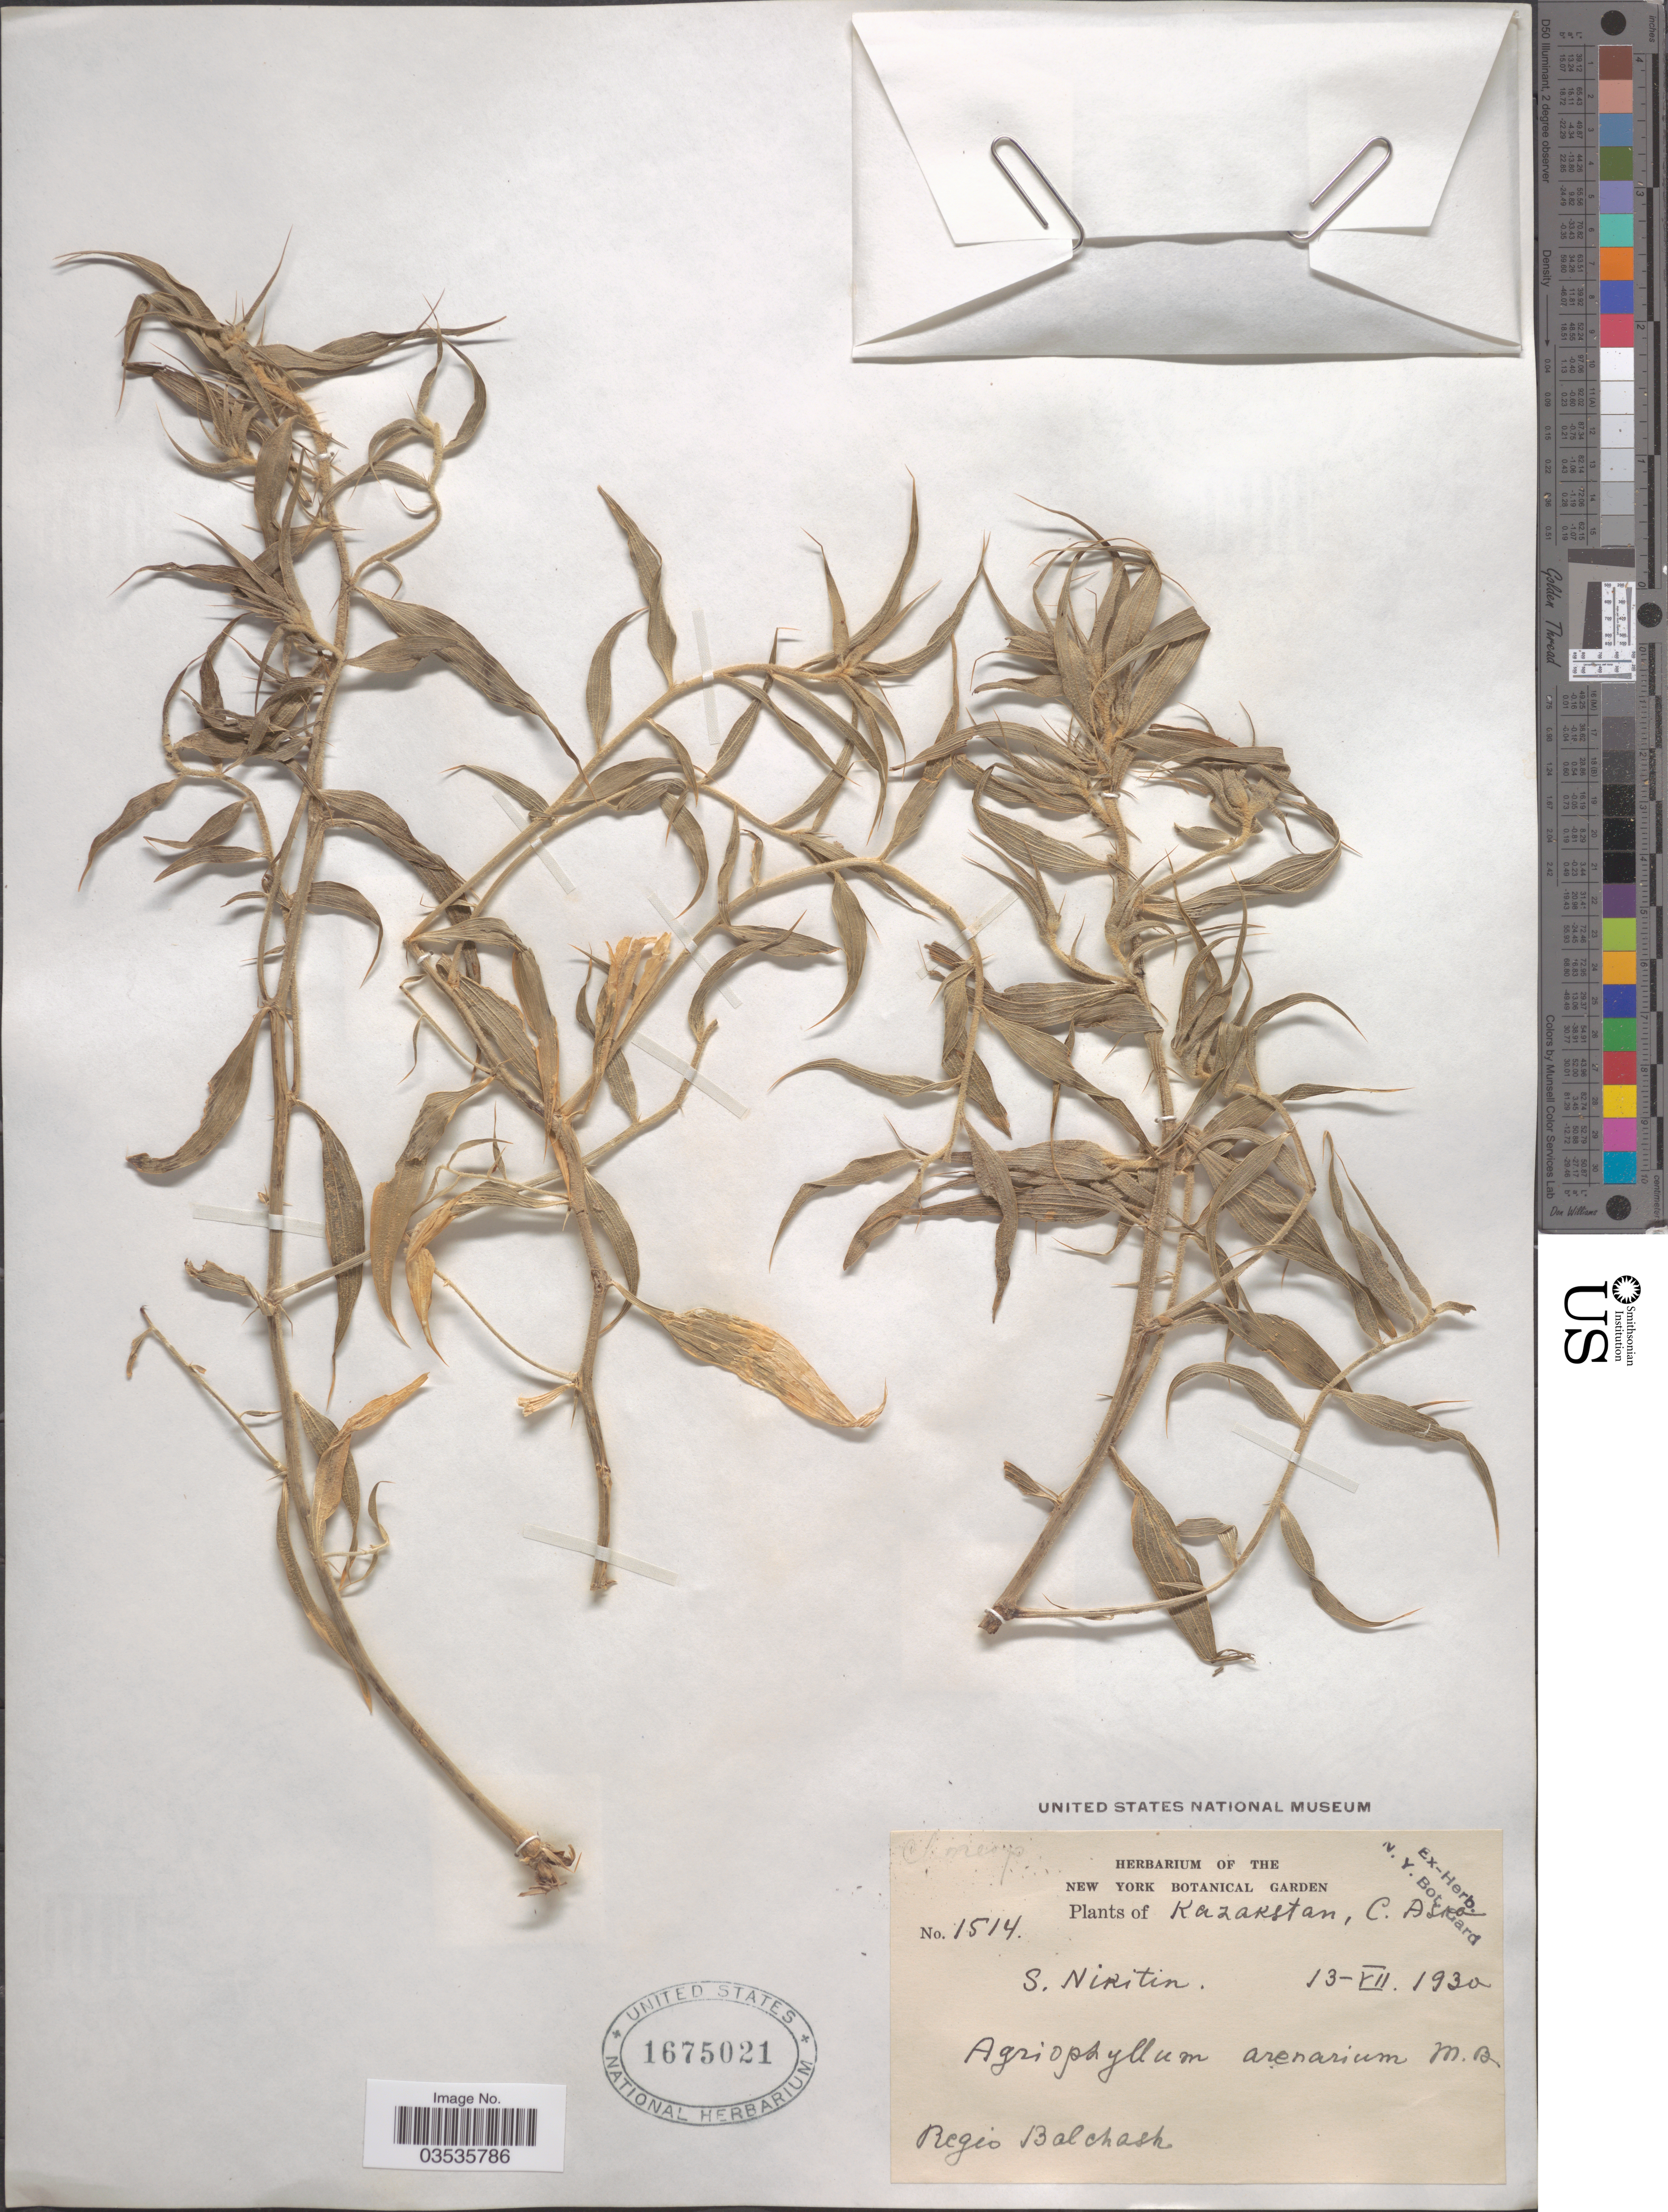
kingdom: Plantae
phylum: Tracheophyta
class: Magnoliopsida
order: Caryophyllales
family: Amaranthaceae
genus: Agriophyllum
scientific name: Agriophyllum arenarium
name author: Bunge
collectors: S. Nikitin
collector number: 1514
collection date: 1930-07-13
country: Kazakhstan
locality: C. Asia. Regio Balkhash.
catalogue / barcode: US 1675021